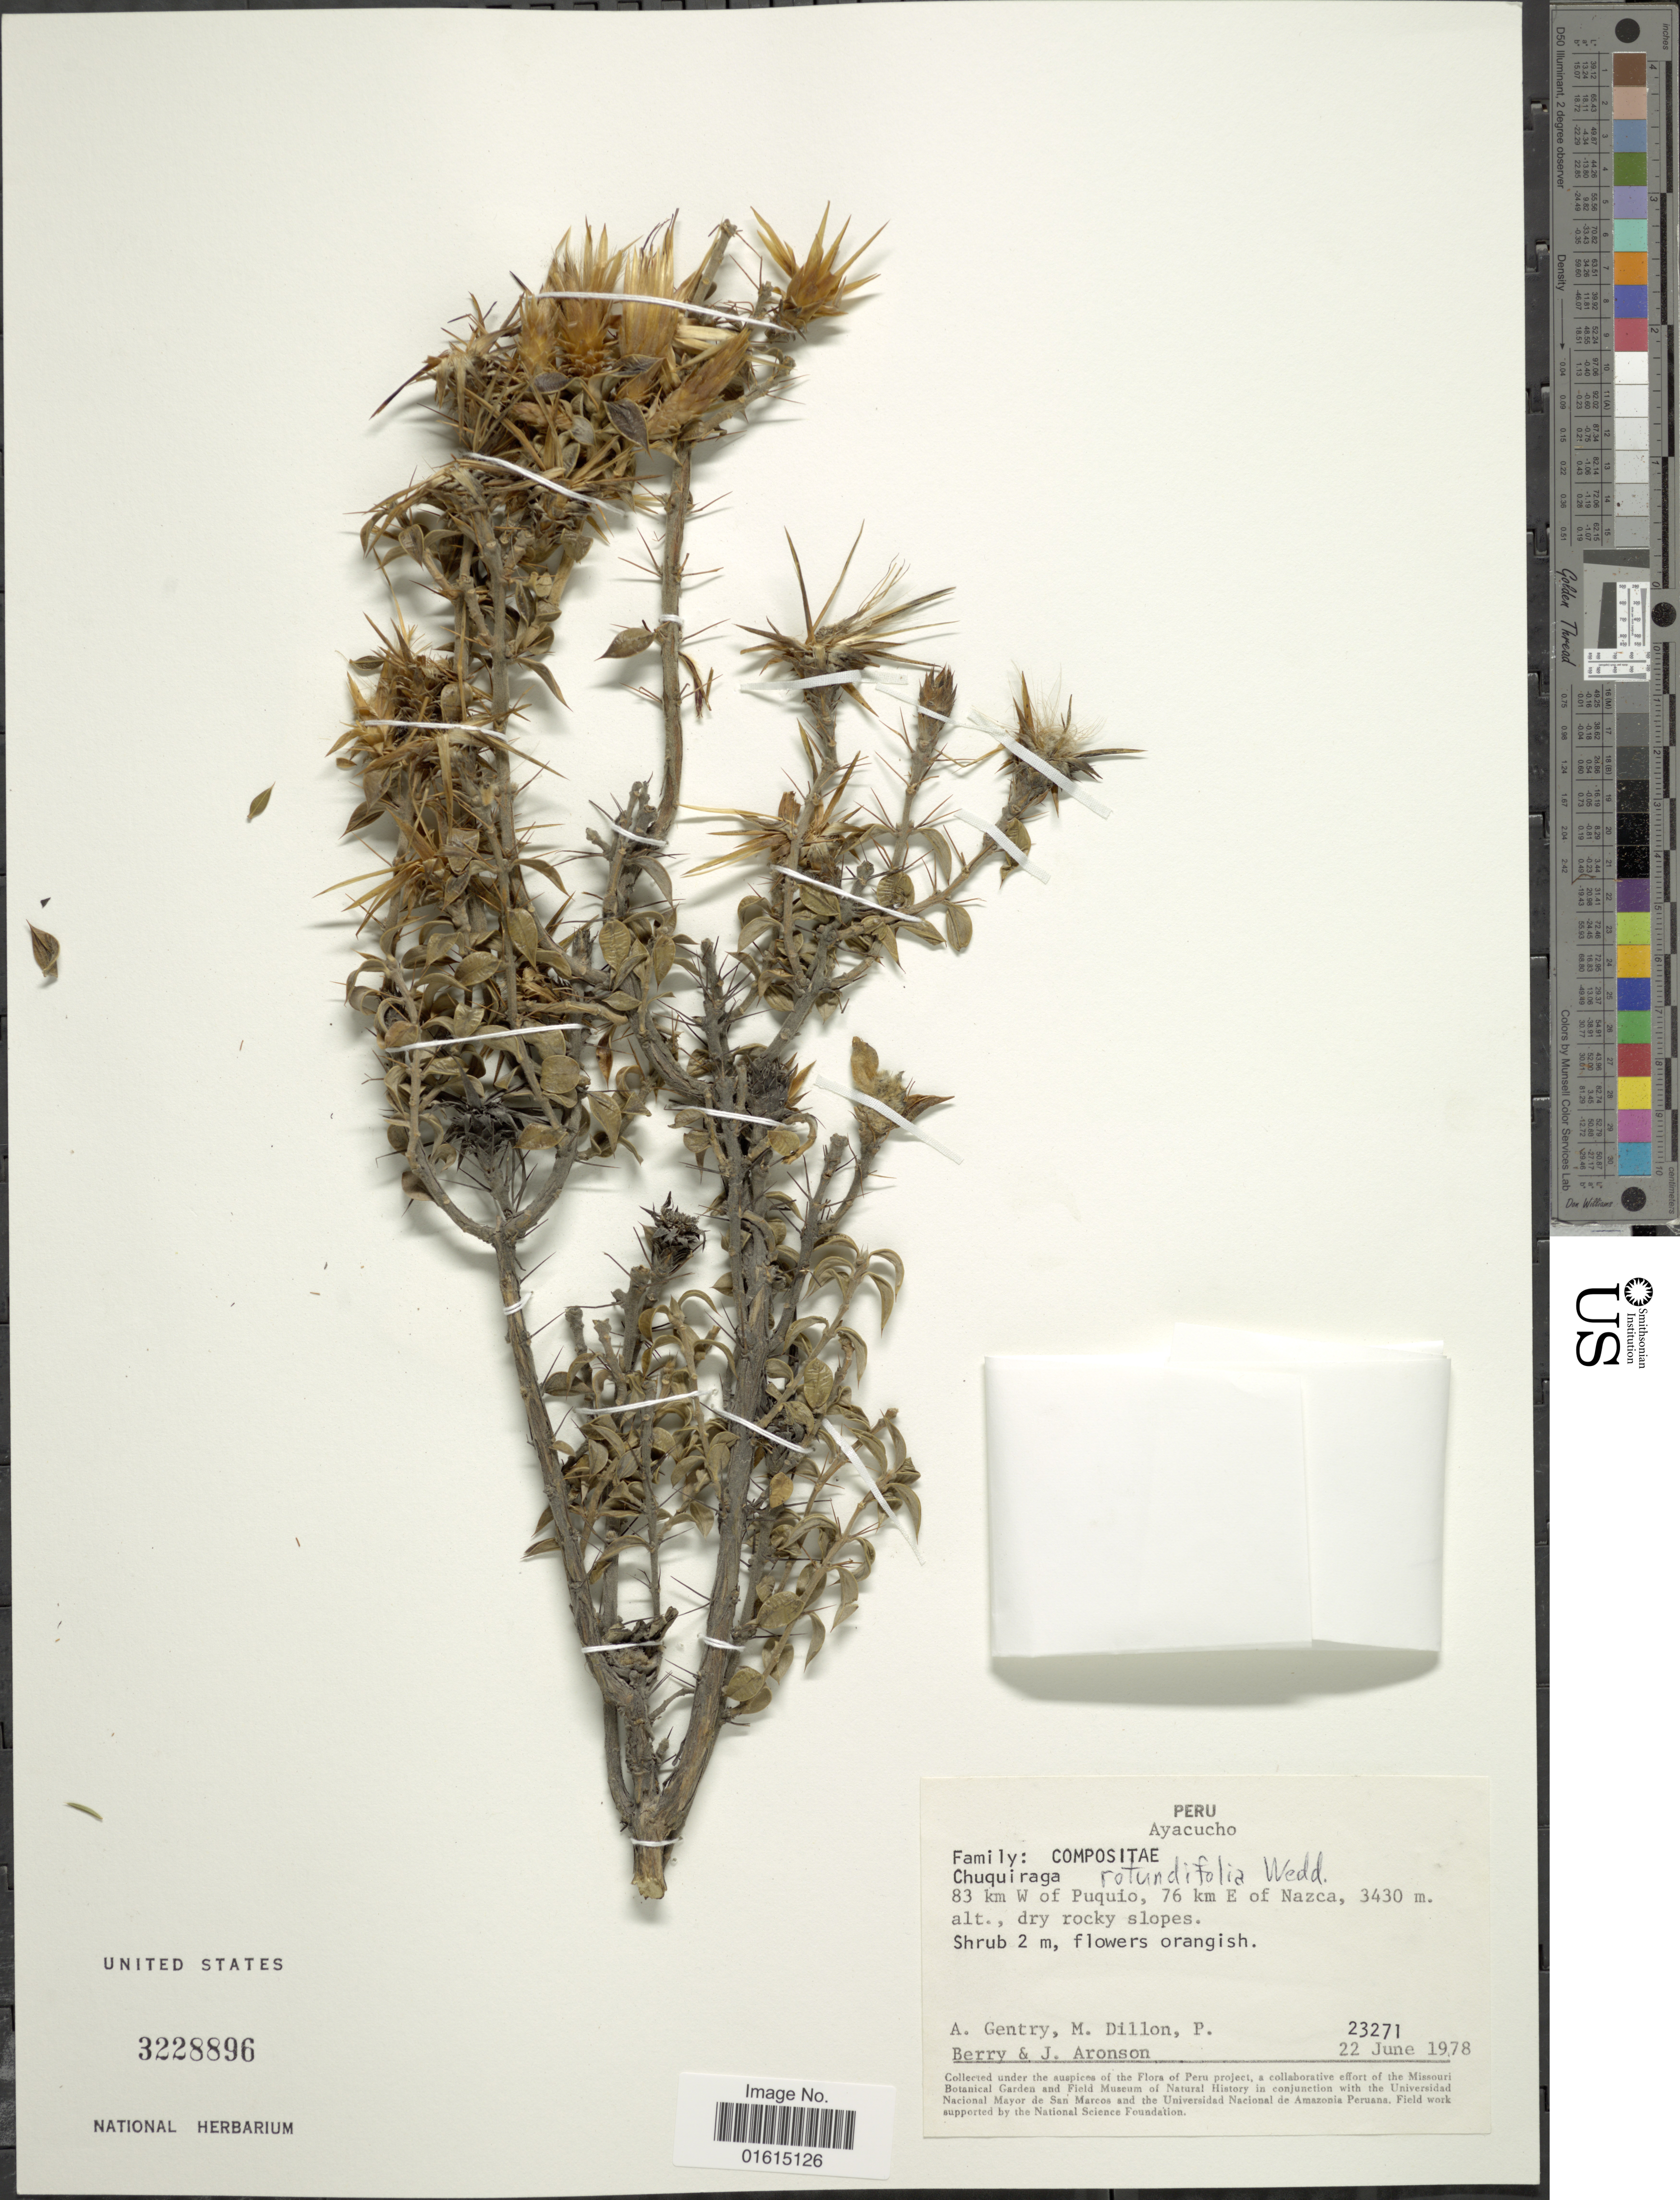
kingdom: Plantae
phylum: Tracheophyta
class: Magnoliopsida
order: Asterales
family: Asteraceae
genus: Chuquiraga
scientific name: Chuquiraga spinosa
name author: Less.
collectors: A. H. Gentry, M. O. Dillon, P. Berry & J. Aronson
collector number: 23271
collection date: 1978-06-22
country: Peru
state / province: Ayacucho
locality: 83 km W of Puquio, 76 km E of Nazca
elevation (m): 3430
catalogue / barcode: US 3228896